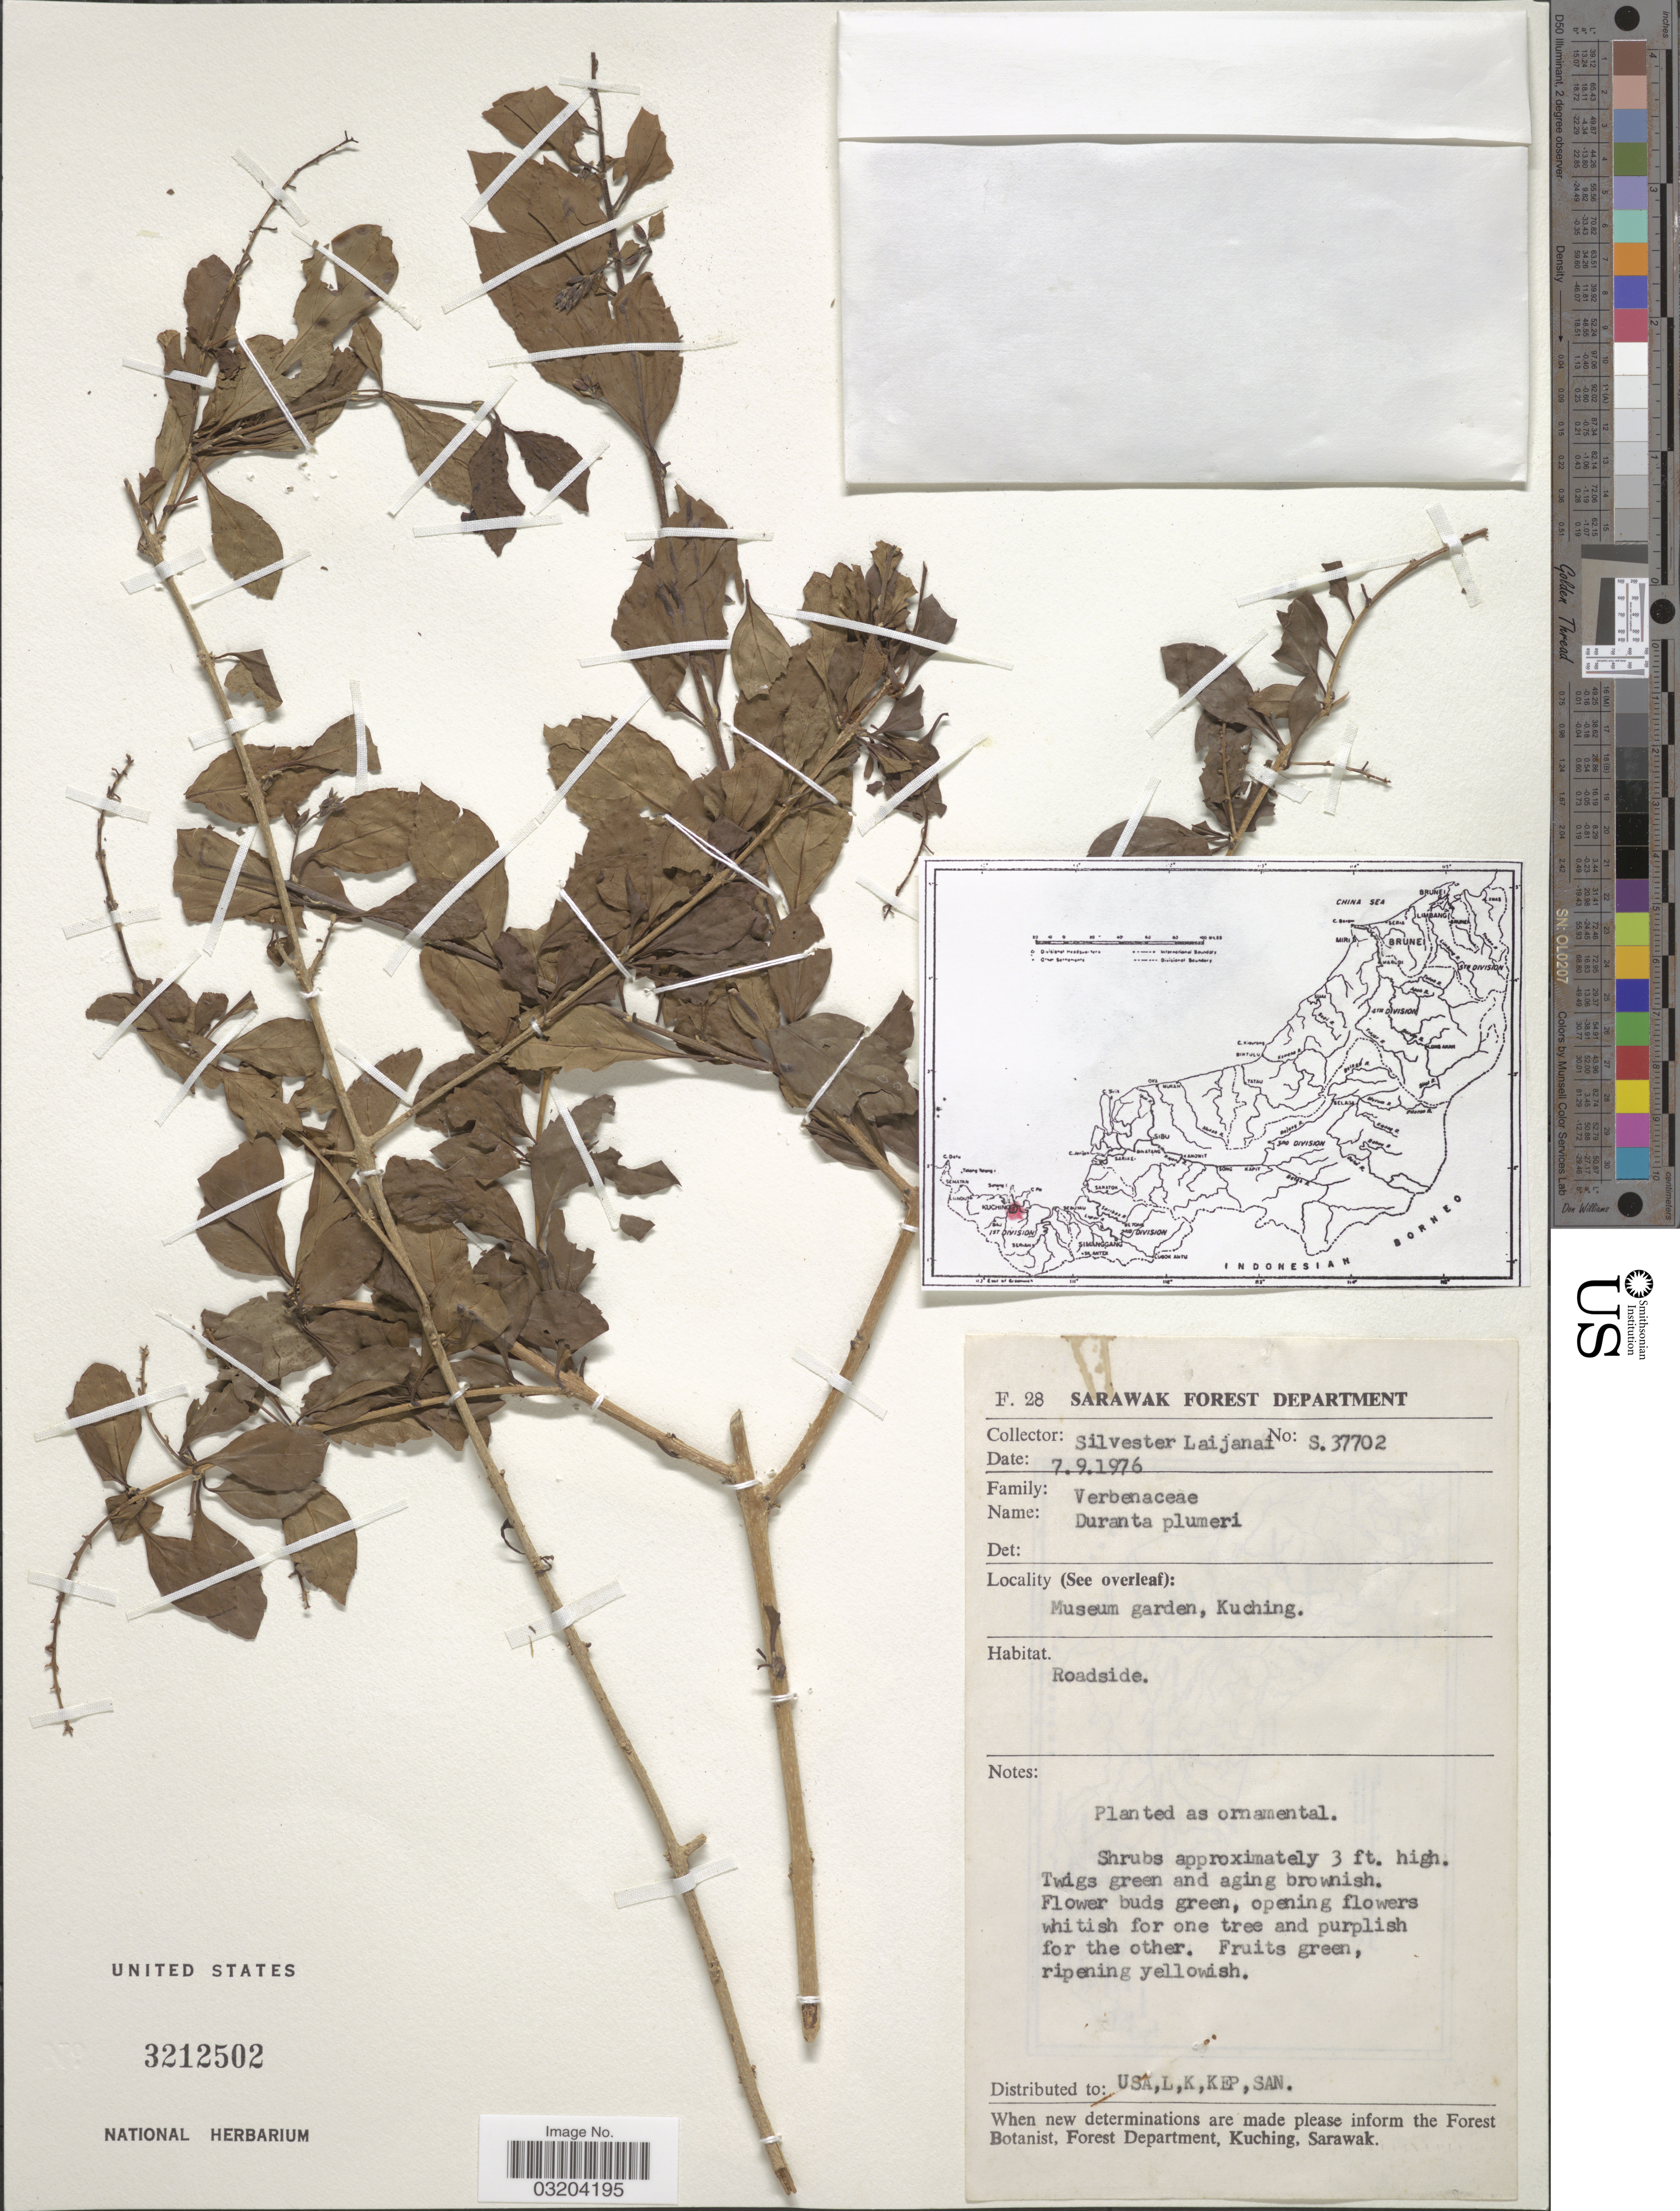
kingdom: Plantae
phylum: Tracheophyta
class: Magnoliopsida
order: Lamiales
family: Verbenaceae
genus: Duranta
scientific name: Duranta plumieri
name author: Jacq.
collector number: S.37702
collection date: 1976-09-07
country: Malaysia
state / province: Sarawak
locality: Museum garden, Kuching.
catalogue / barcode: US 3212502